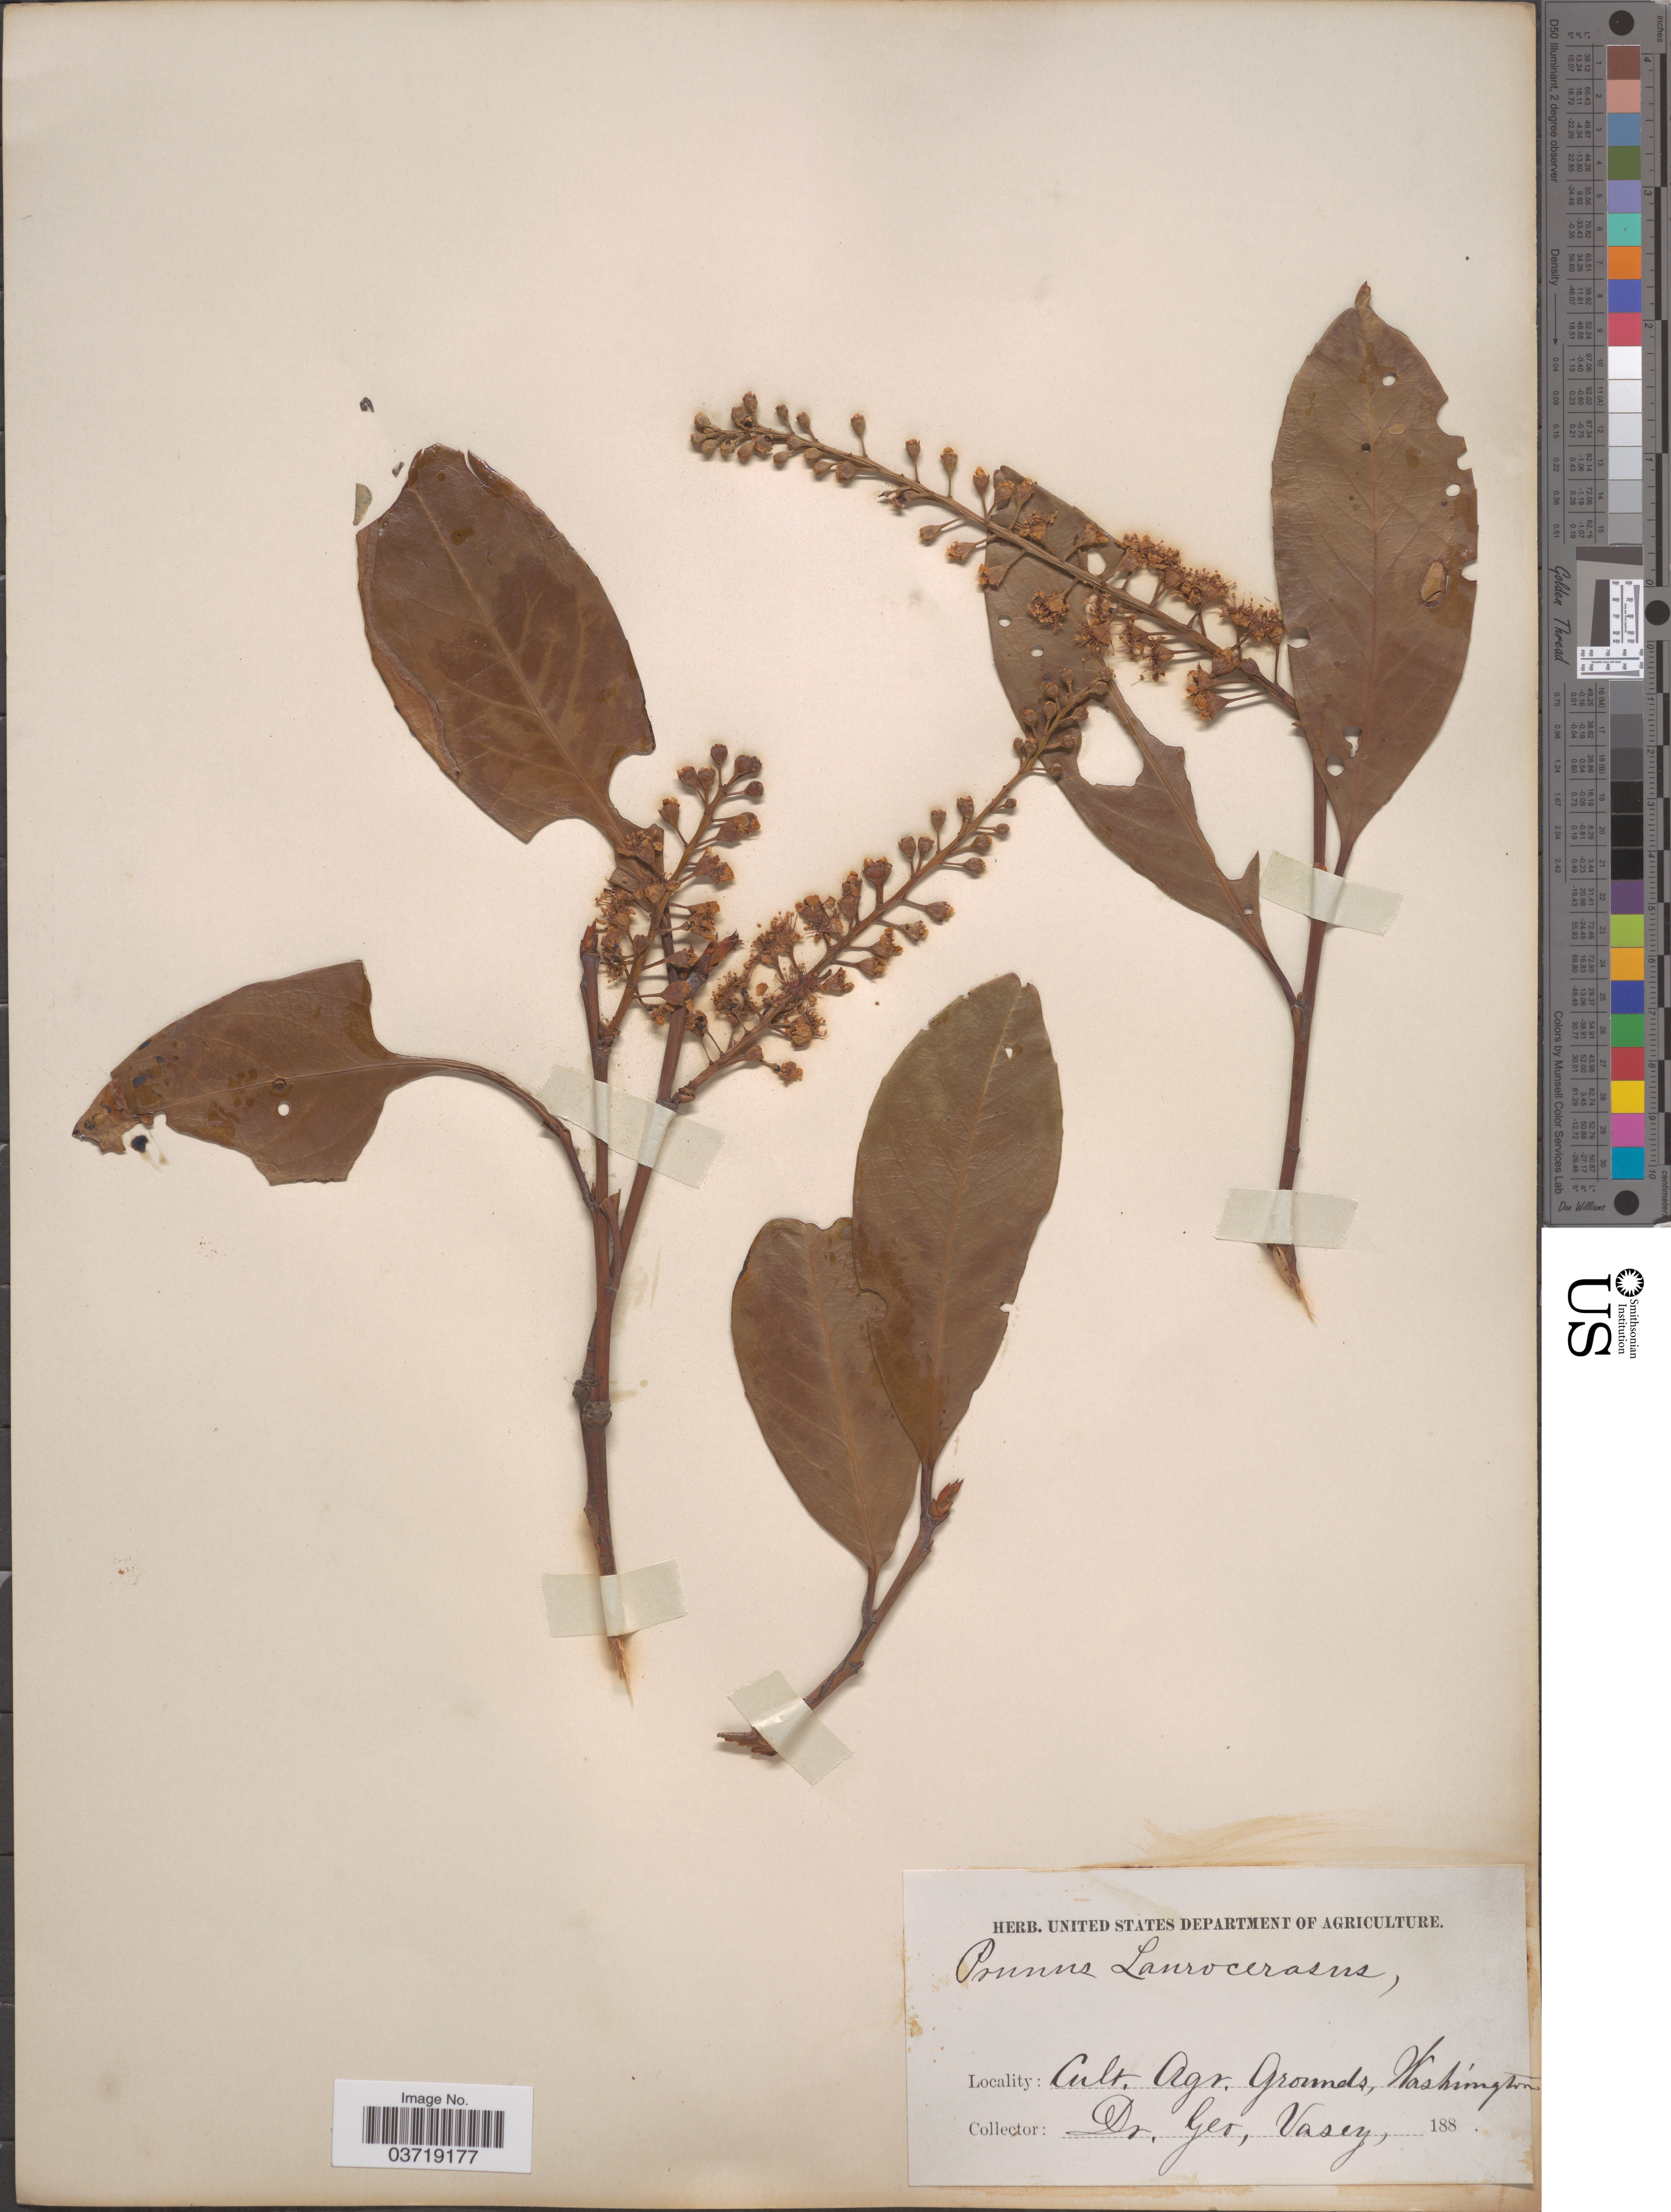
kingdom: Plantae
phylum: Tracheophyta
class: Magnoliopsida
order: Rosales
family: Rosaceae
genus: Prunus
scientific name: Prunus laurocerasus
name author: L.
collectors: G. Vasey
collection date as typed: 188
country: United States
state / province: Washington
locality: Agr. Grounds.